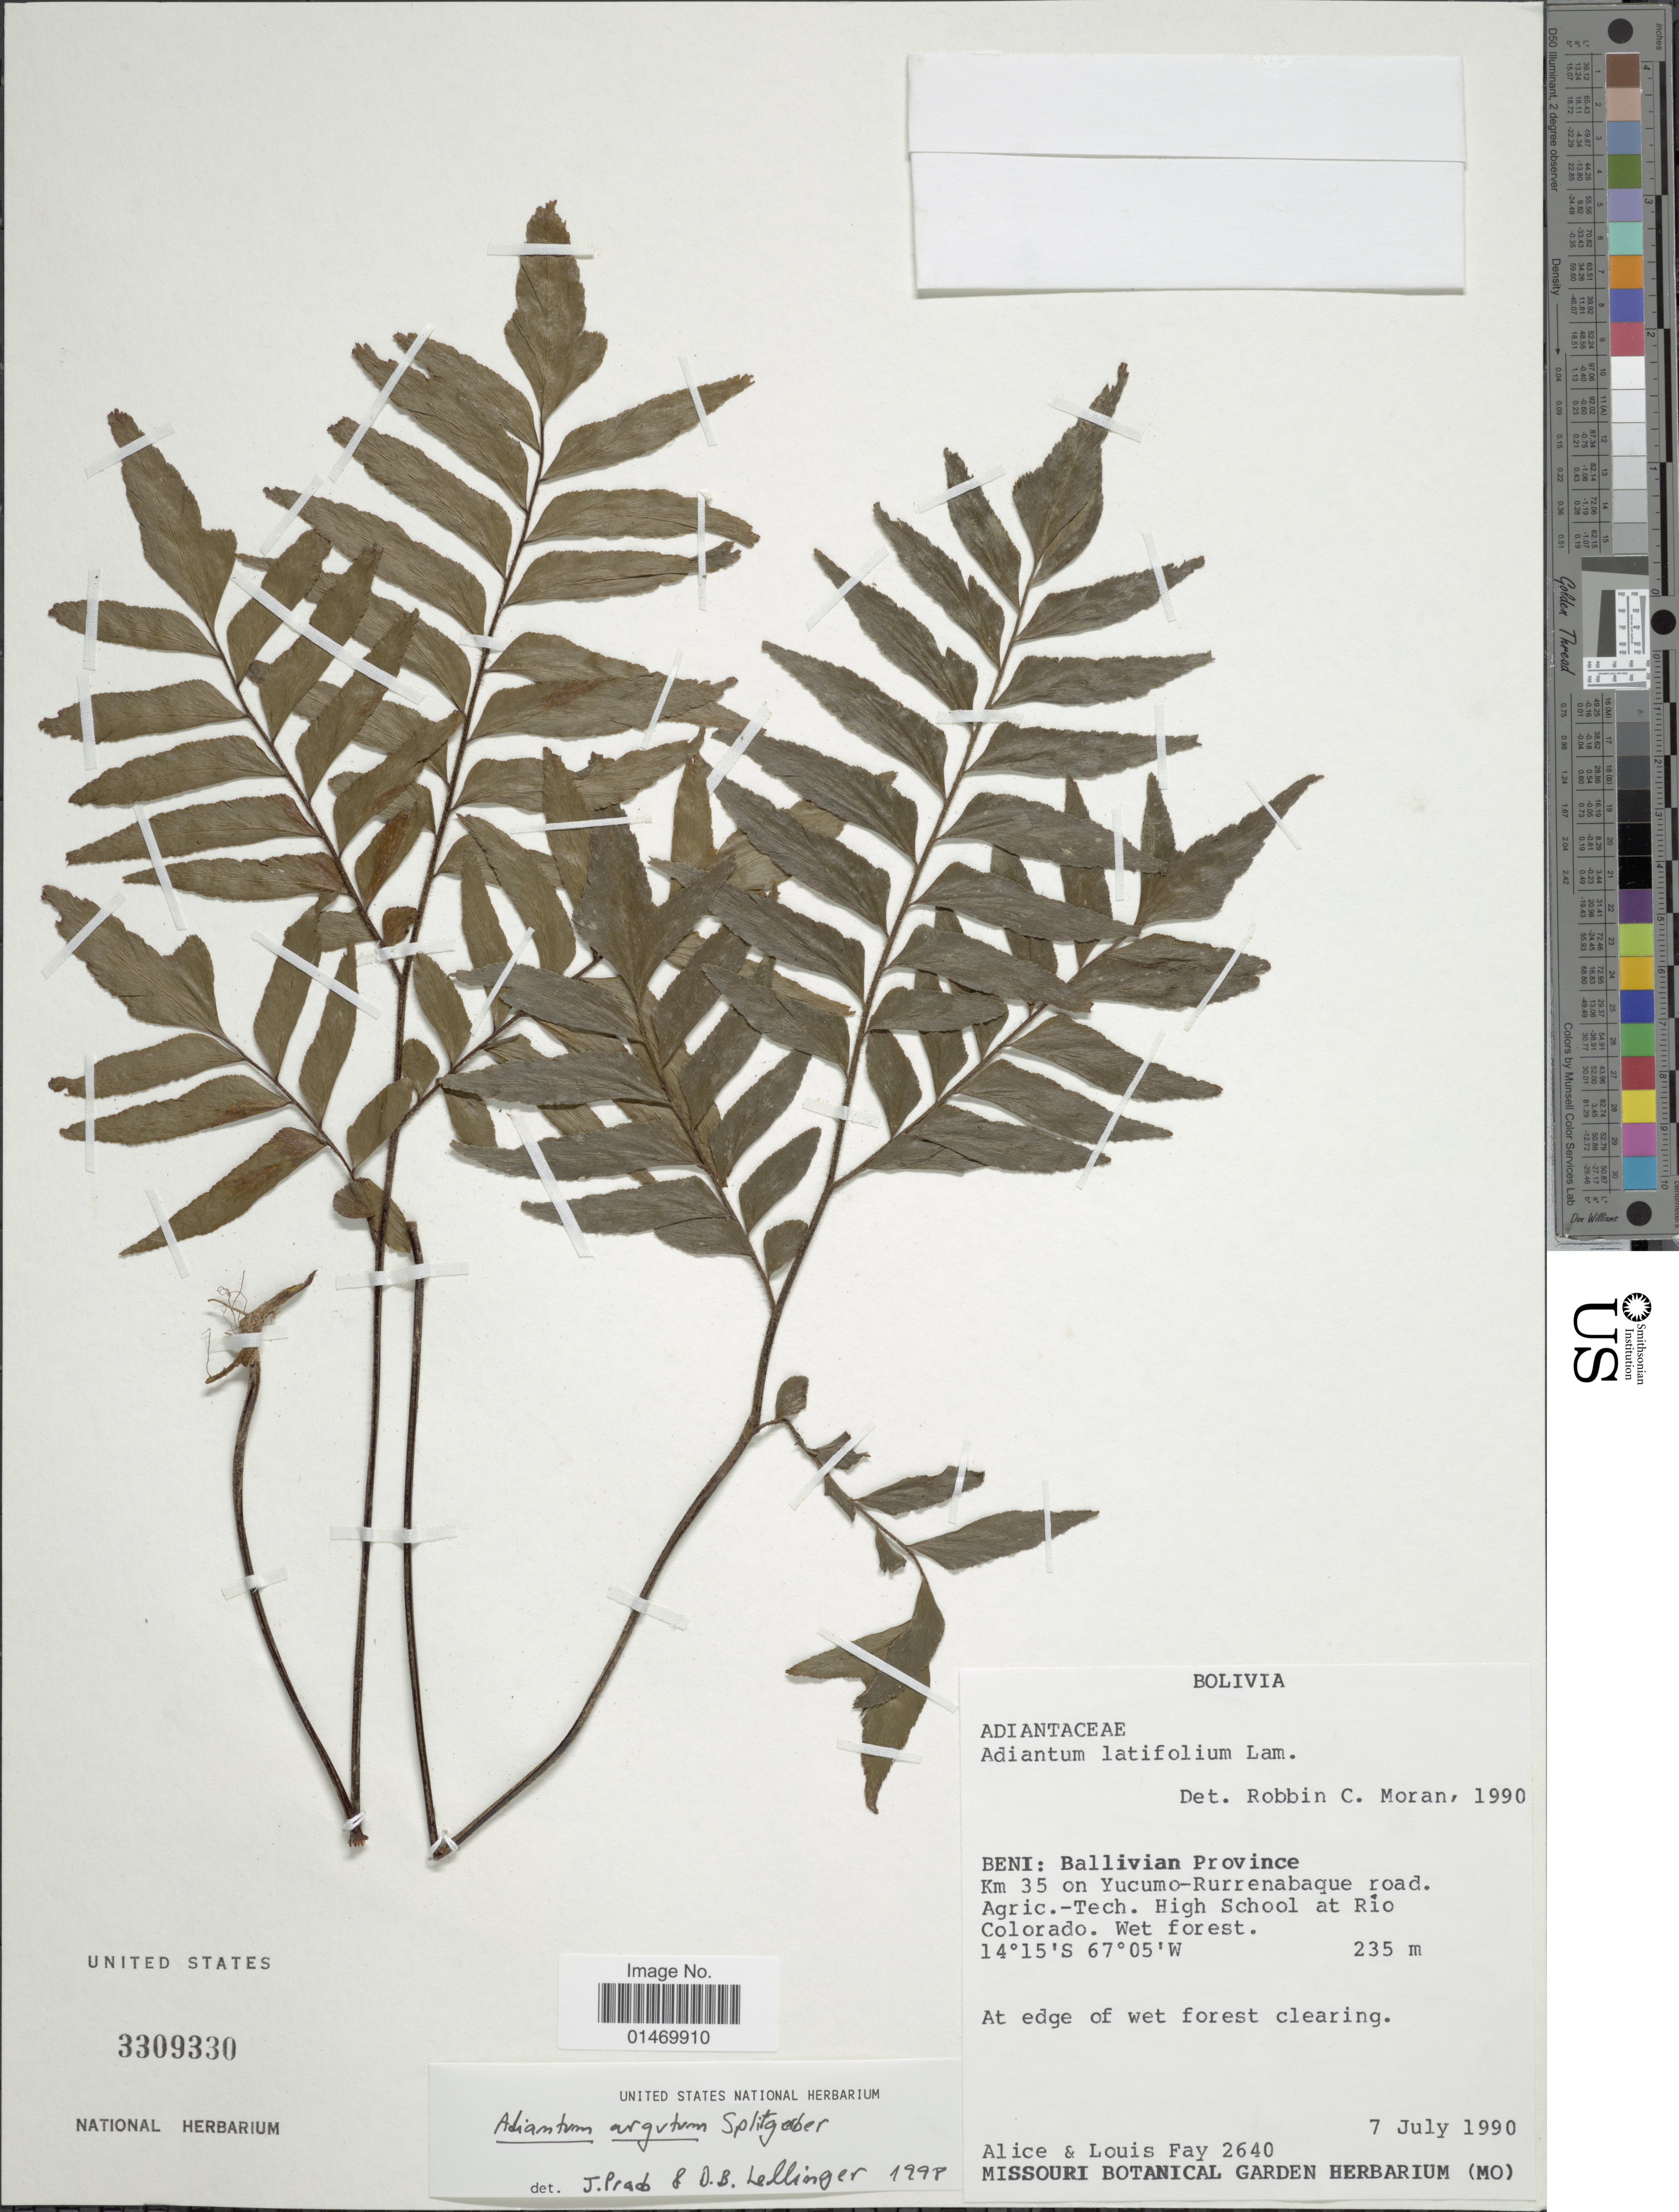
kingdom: Plantae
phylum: Tracheophyta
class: Polypodiopsida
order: Polypodiales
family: Pteridaceae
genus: Adiantum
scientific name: Adiantum argutum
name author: Splitg.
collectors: A. Fay & L. Fay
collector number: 2640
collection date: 1990-07-07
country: Bolivia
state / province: Beni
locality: Bolivia, Ballivian Province, km 35 on Yucumo-Rerrenabaque road. Agric.-Tech. High school at Rio Colorado.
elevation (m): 235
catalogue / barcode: US 3309330